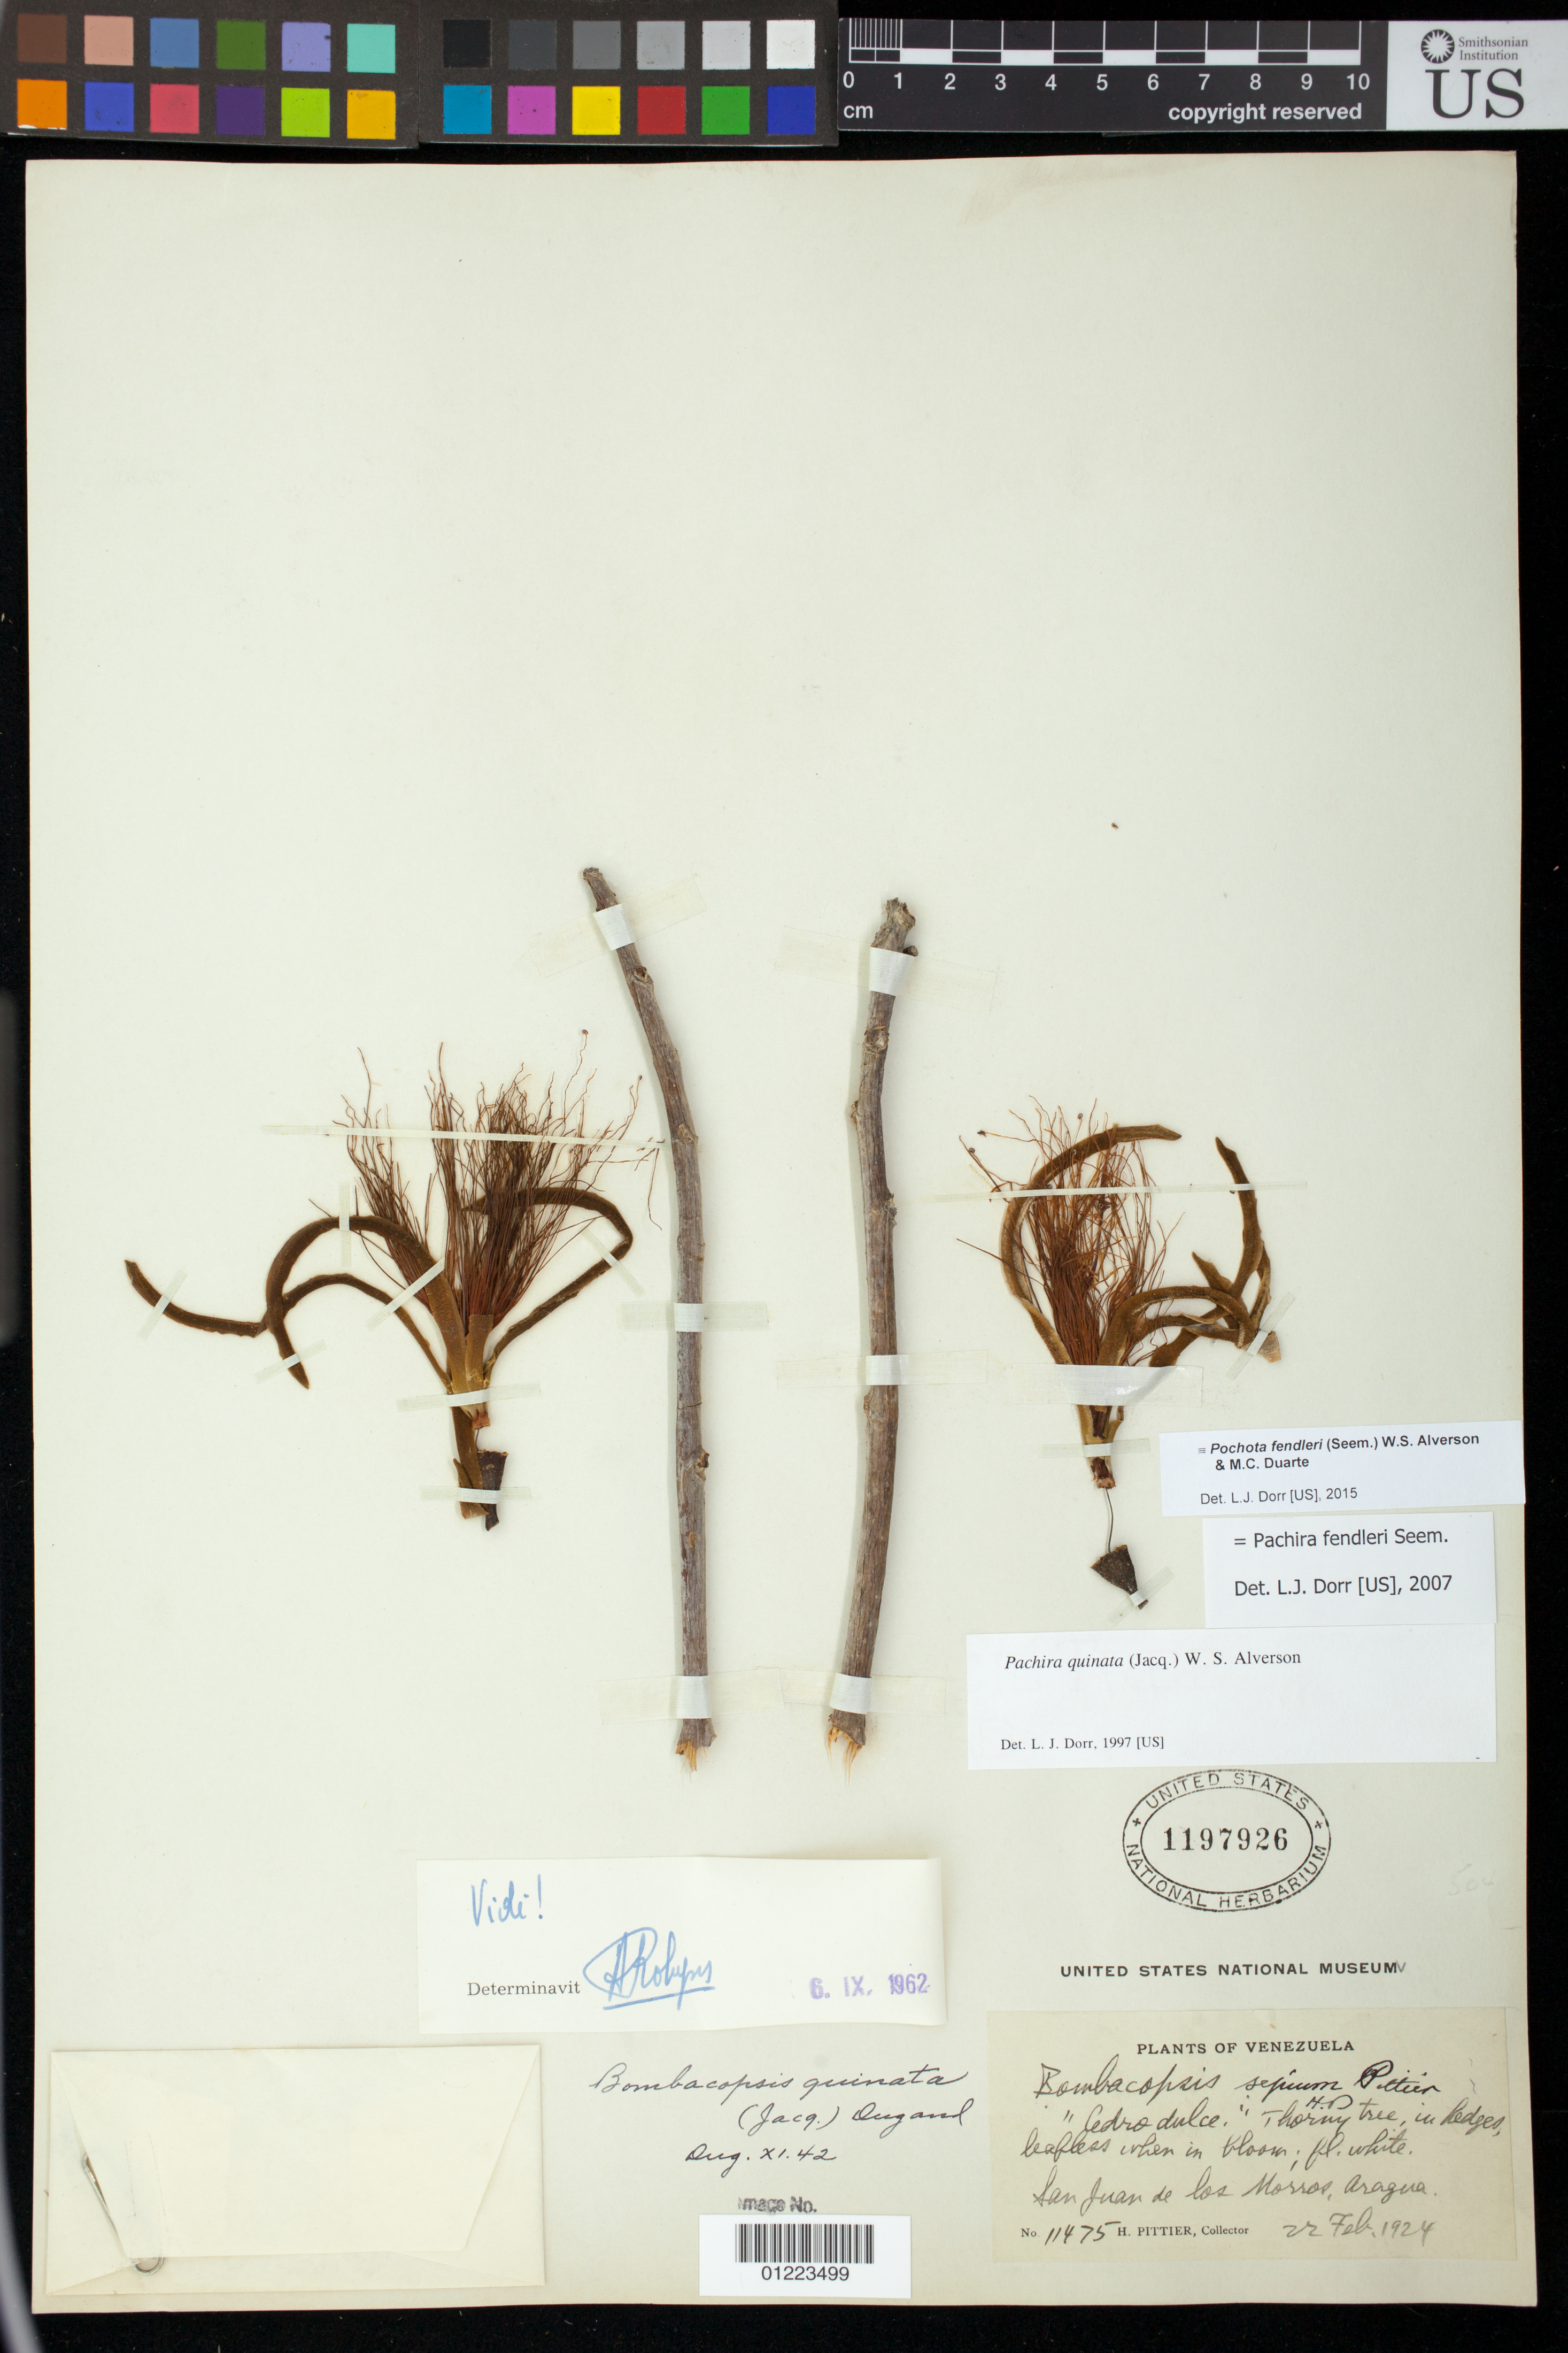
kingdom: Plantae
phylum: Tracheophyta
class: Magnoliopsida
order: Malvales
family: Malvaceae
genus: Pochota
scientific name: Pochota fendleri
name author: (Seem.) W.S. Alverson & M.C. Duarte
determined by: Dorr, L. J., (BOT), Smithsonian Institution - National Museum of Natural History (UNITED STATES)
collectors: H. F. Pittier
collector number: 11475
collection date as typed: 2/22/1924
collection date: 1924-02-22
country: Venezuela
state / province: Guárico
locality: San Juan de los Morros, Aragua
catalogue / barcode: US 1197926